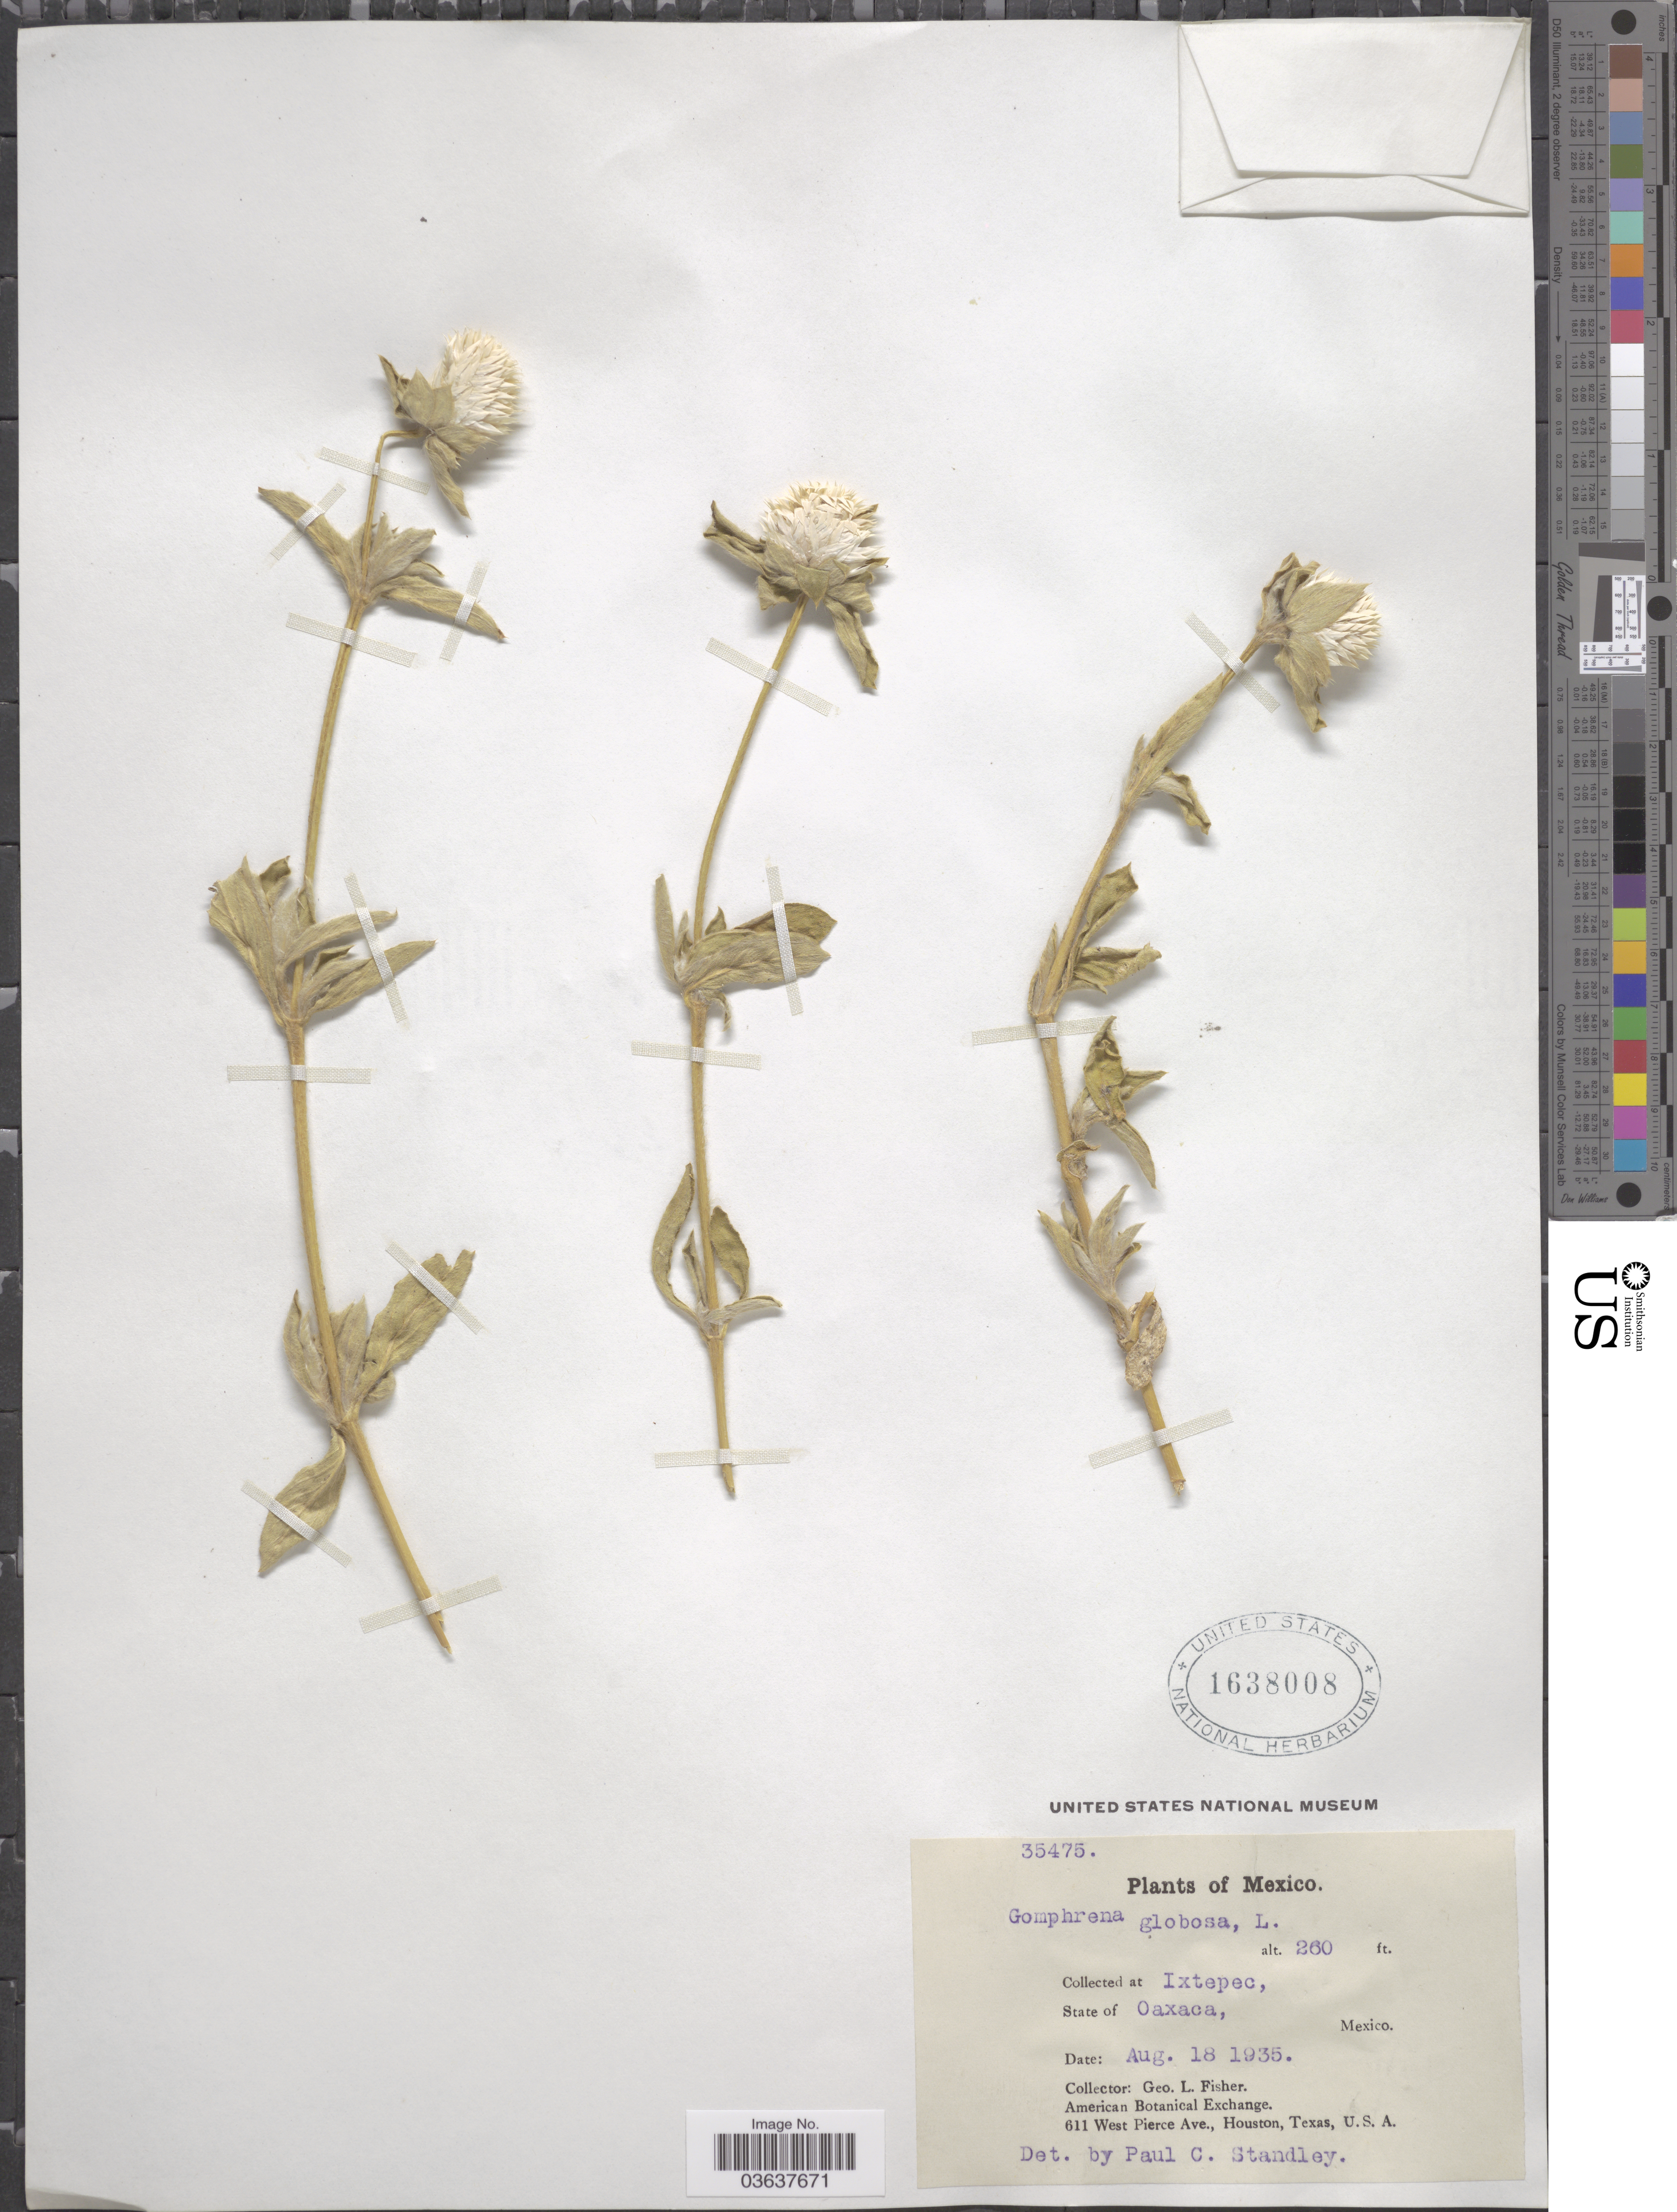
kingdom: Plantae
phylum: Tracheophyta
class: Magnoliopsida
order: Caryophyllales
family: Amaranthaceae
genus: Gomphrena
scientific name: Gomphrena globosa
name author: L.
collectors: G. L. Fisher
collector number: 35475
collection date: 1935-08-18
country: Mexico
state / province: Oaxaca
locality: Ixtepec.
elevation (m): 79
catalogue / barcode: US 1638008